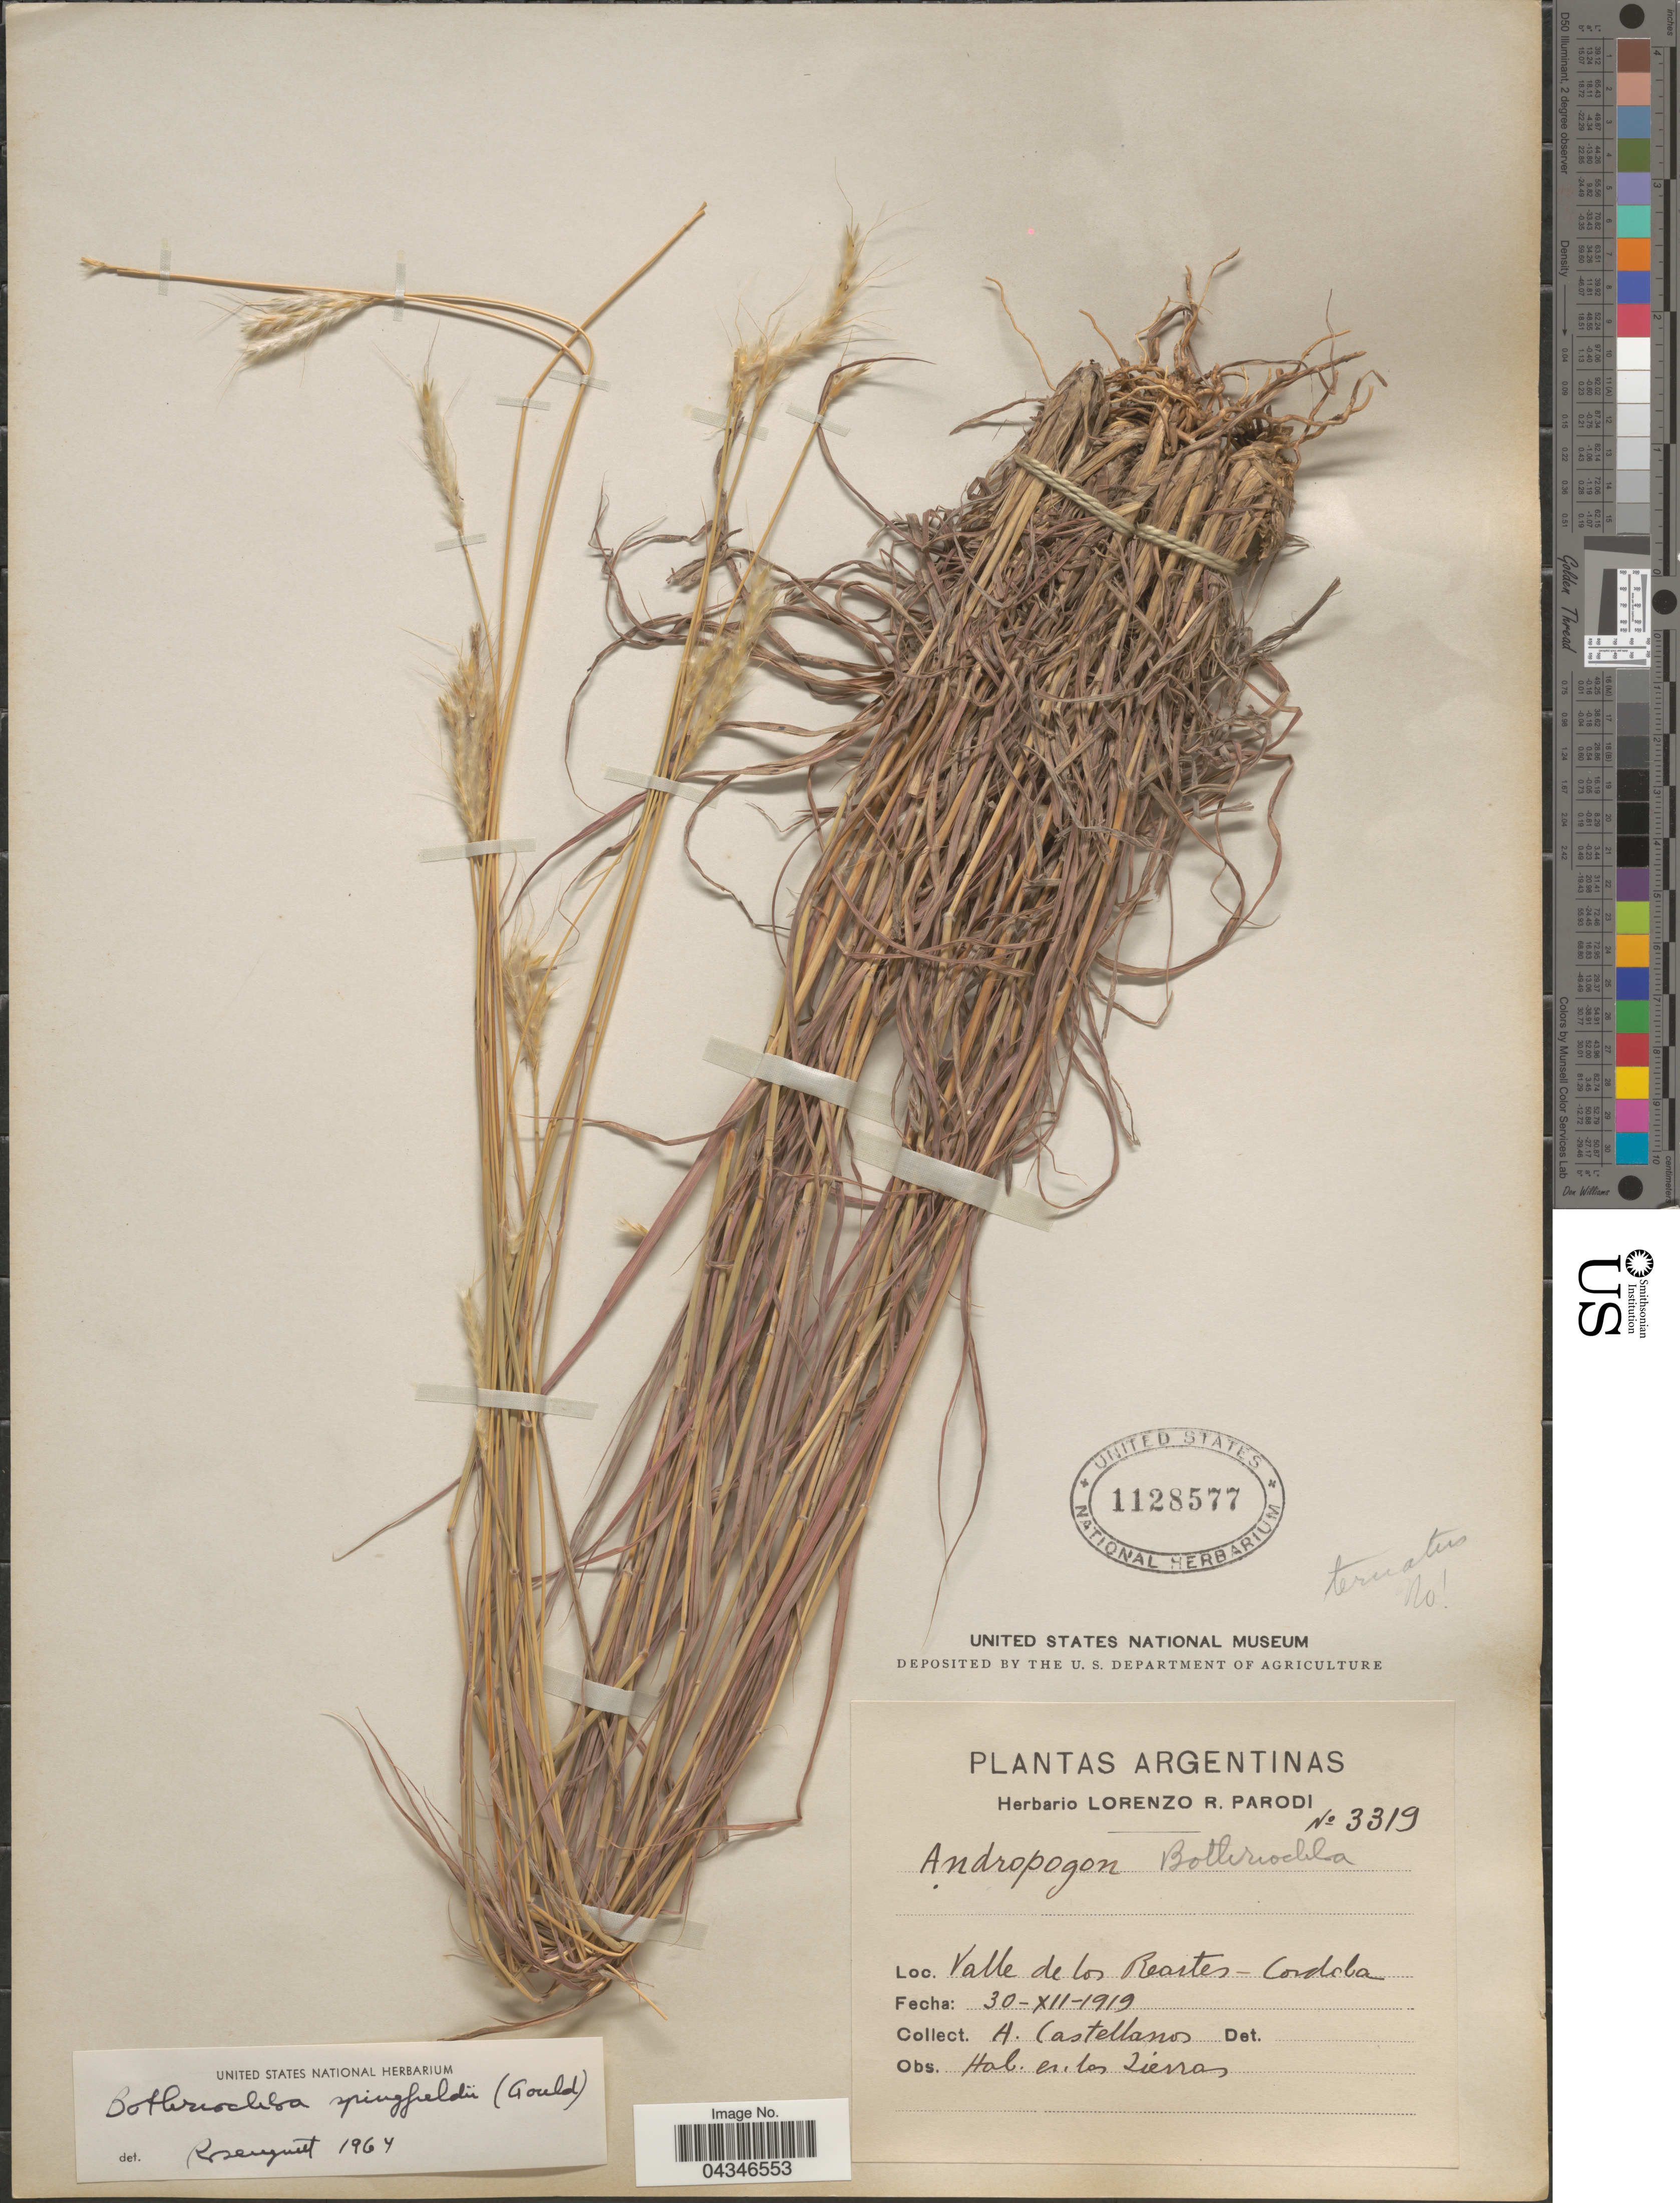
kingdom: Plantae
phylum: Tracheophyta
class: Liliopsida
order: Poales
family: Poaceae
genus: Andropogon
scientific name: Andropogon springfieldii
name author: Gould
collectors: A. Castellanos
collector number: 3319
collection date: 1919-12-30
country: Argentina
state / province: Cordoba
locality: Valle de los Reartes.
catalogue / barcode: US 1128577